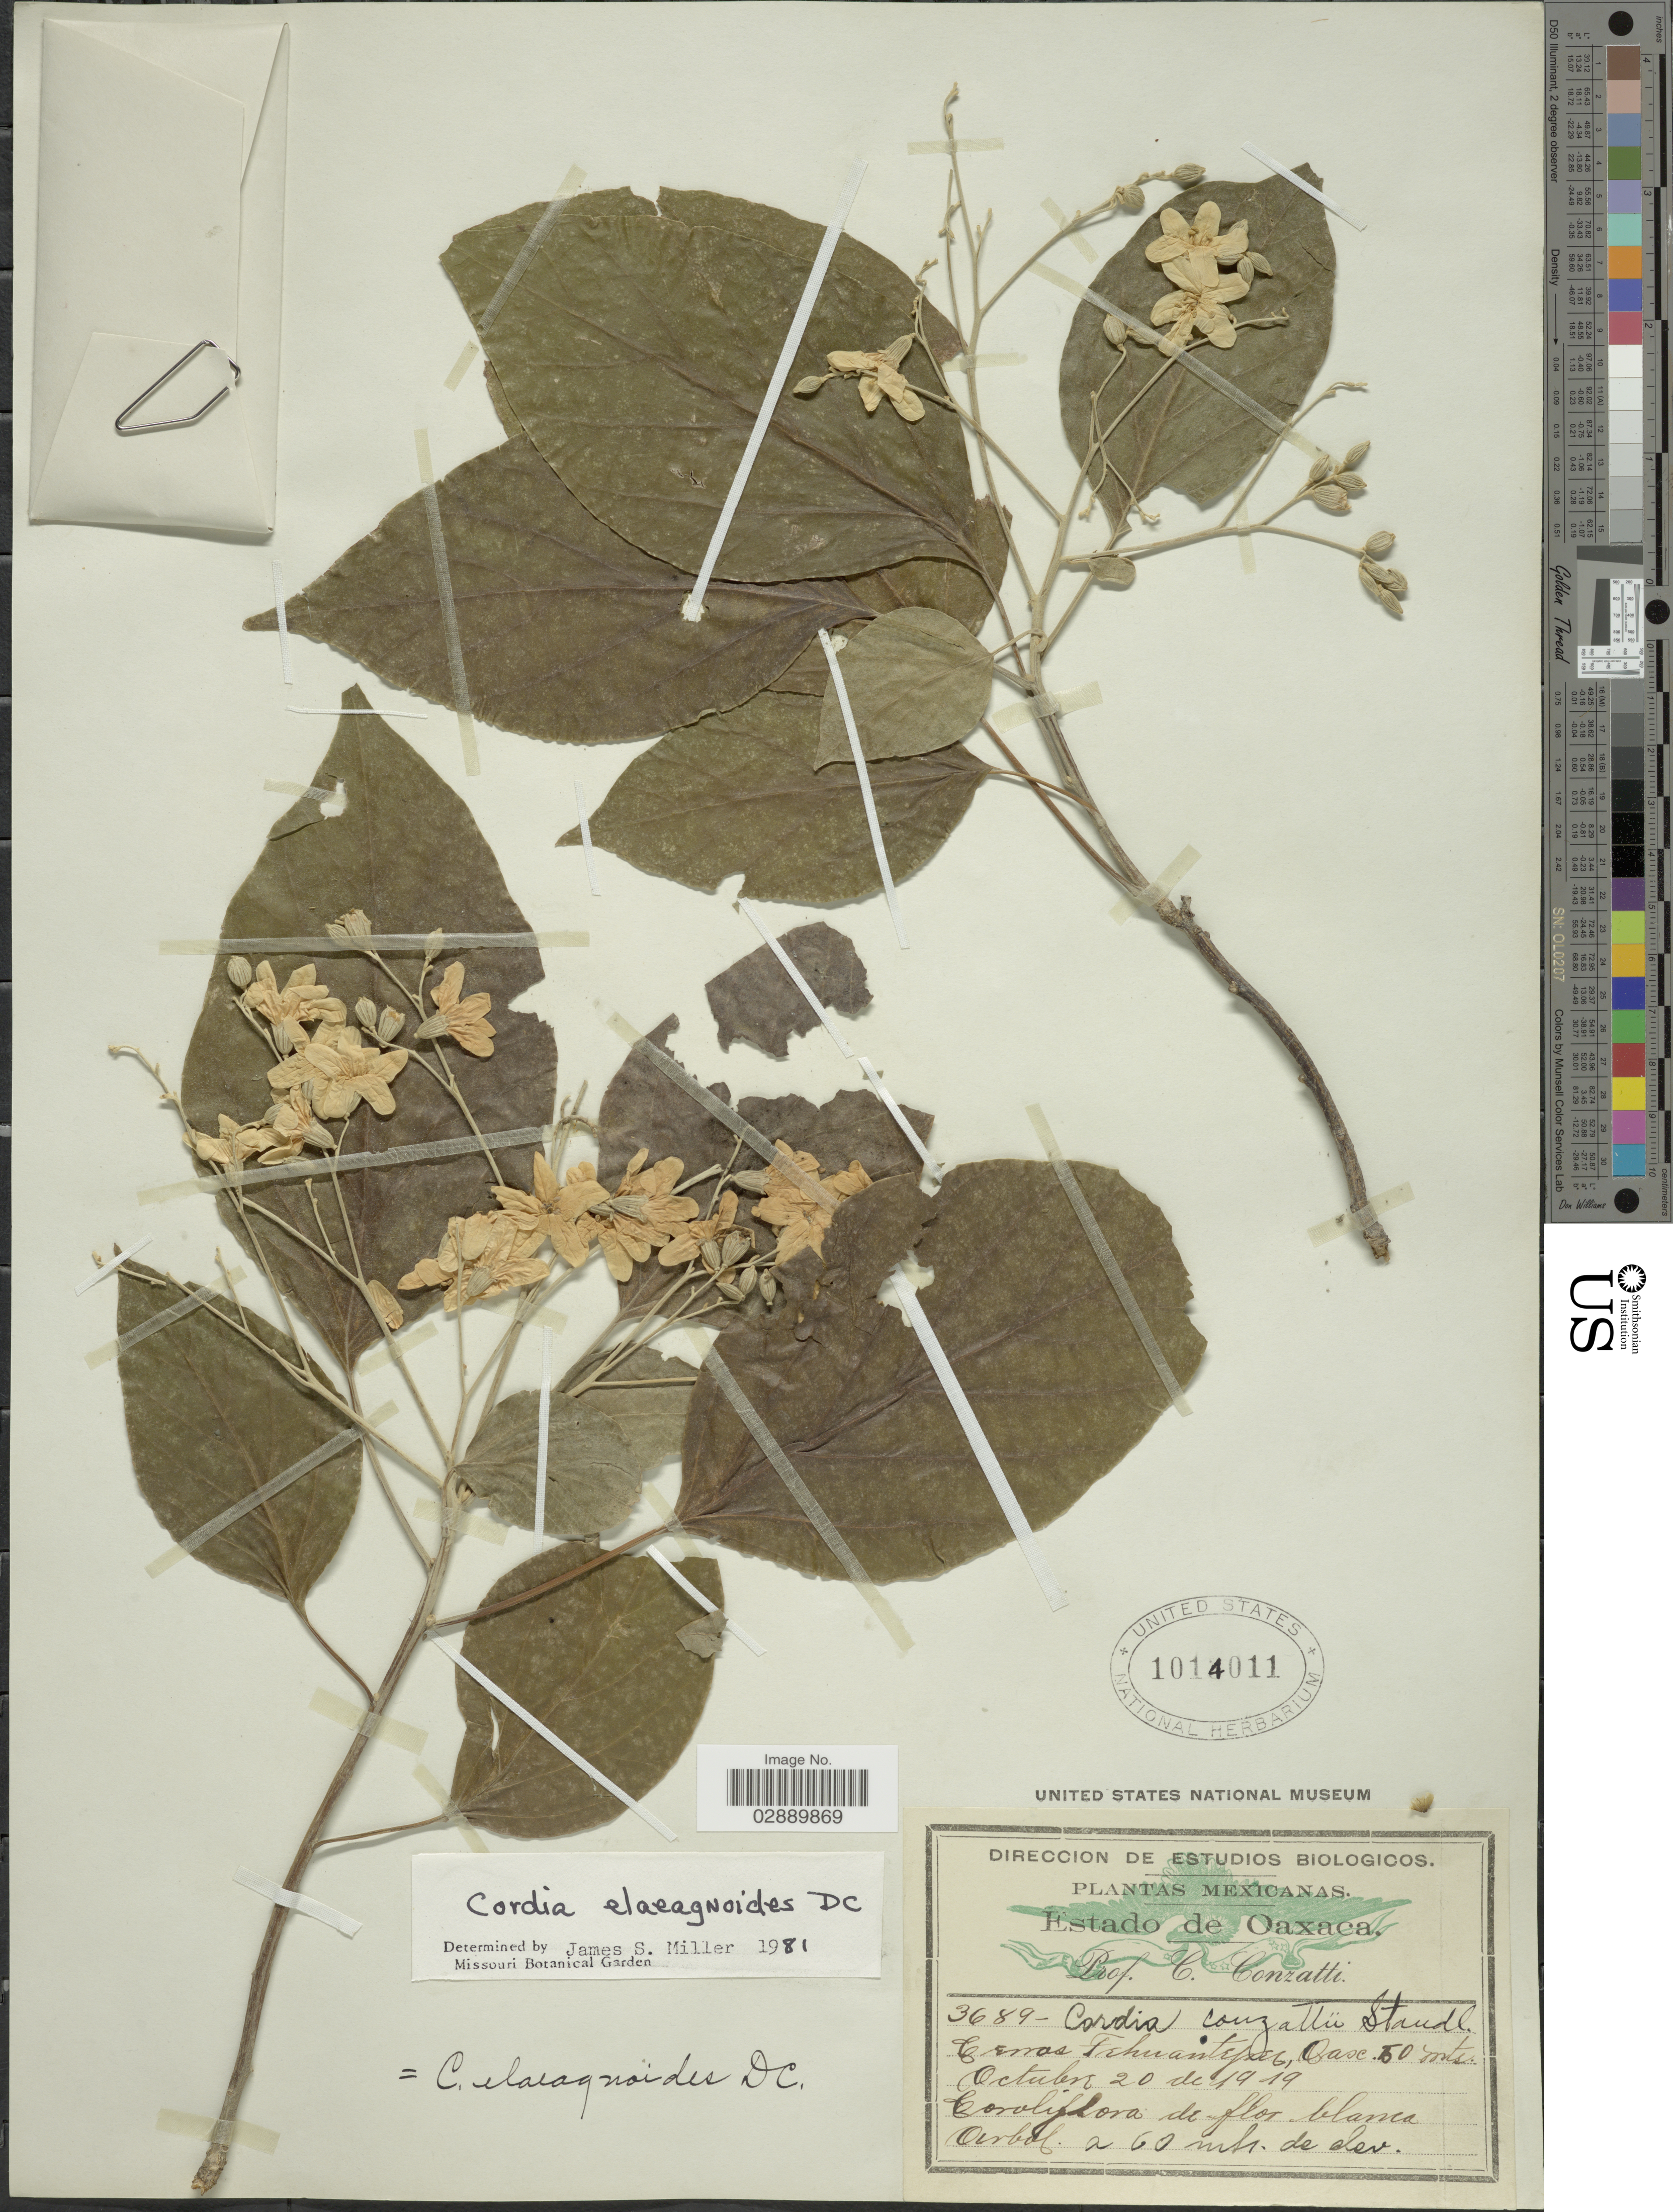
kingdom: Plantae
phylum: Tracheophyta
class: Magnoliopsida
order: Boraginales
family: Cordiaceae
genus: Cordia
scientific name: Cordia elaeagnoides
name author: A. DC.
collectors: C. Conzatti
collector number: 3689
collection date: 1919-10-20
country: Mexico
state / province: Oaxaca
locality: Cema Tehuantepec.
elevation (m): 50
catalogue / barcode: US 1014011